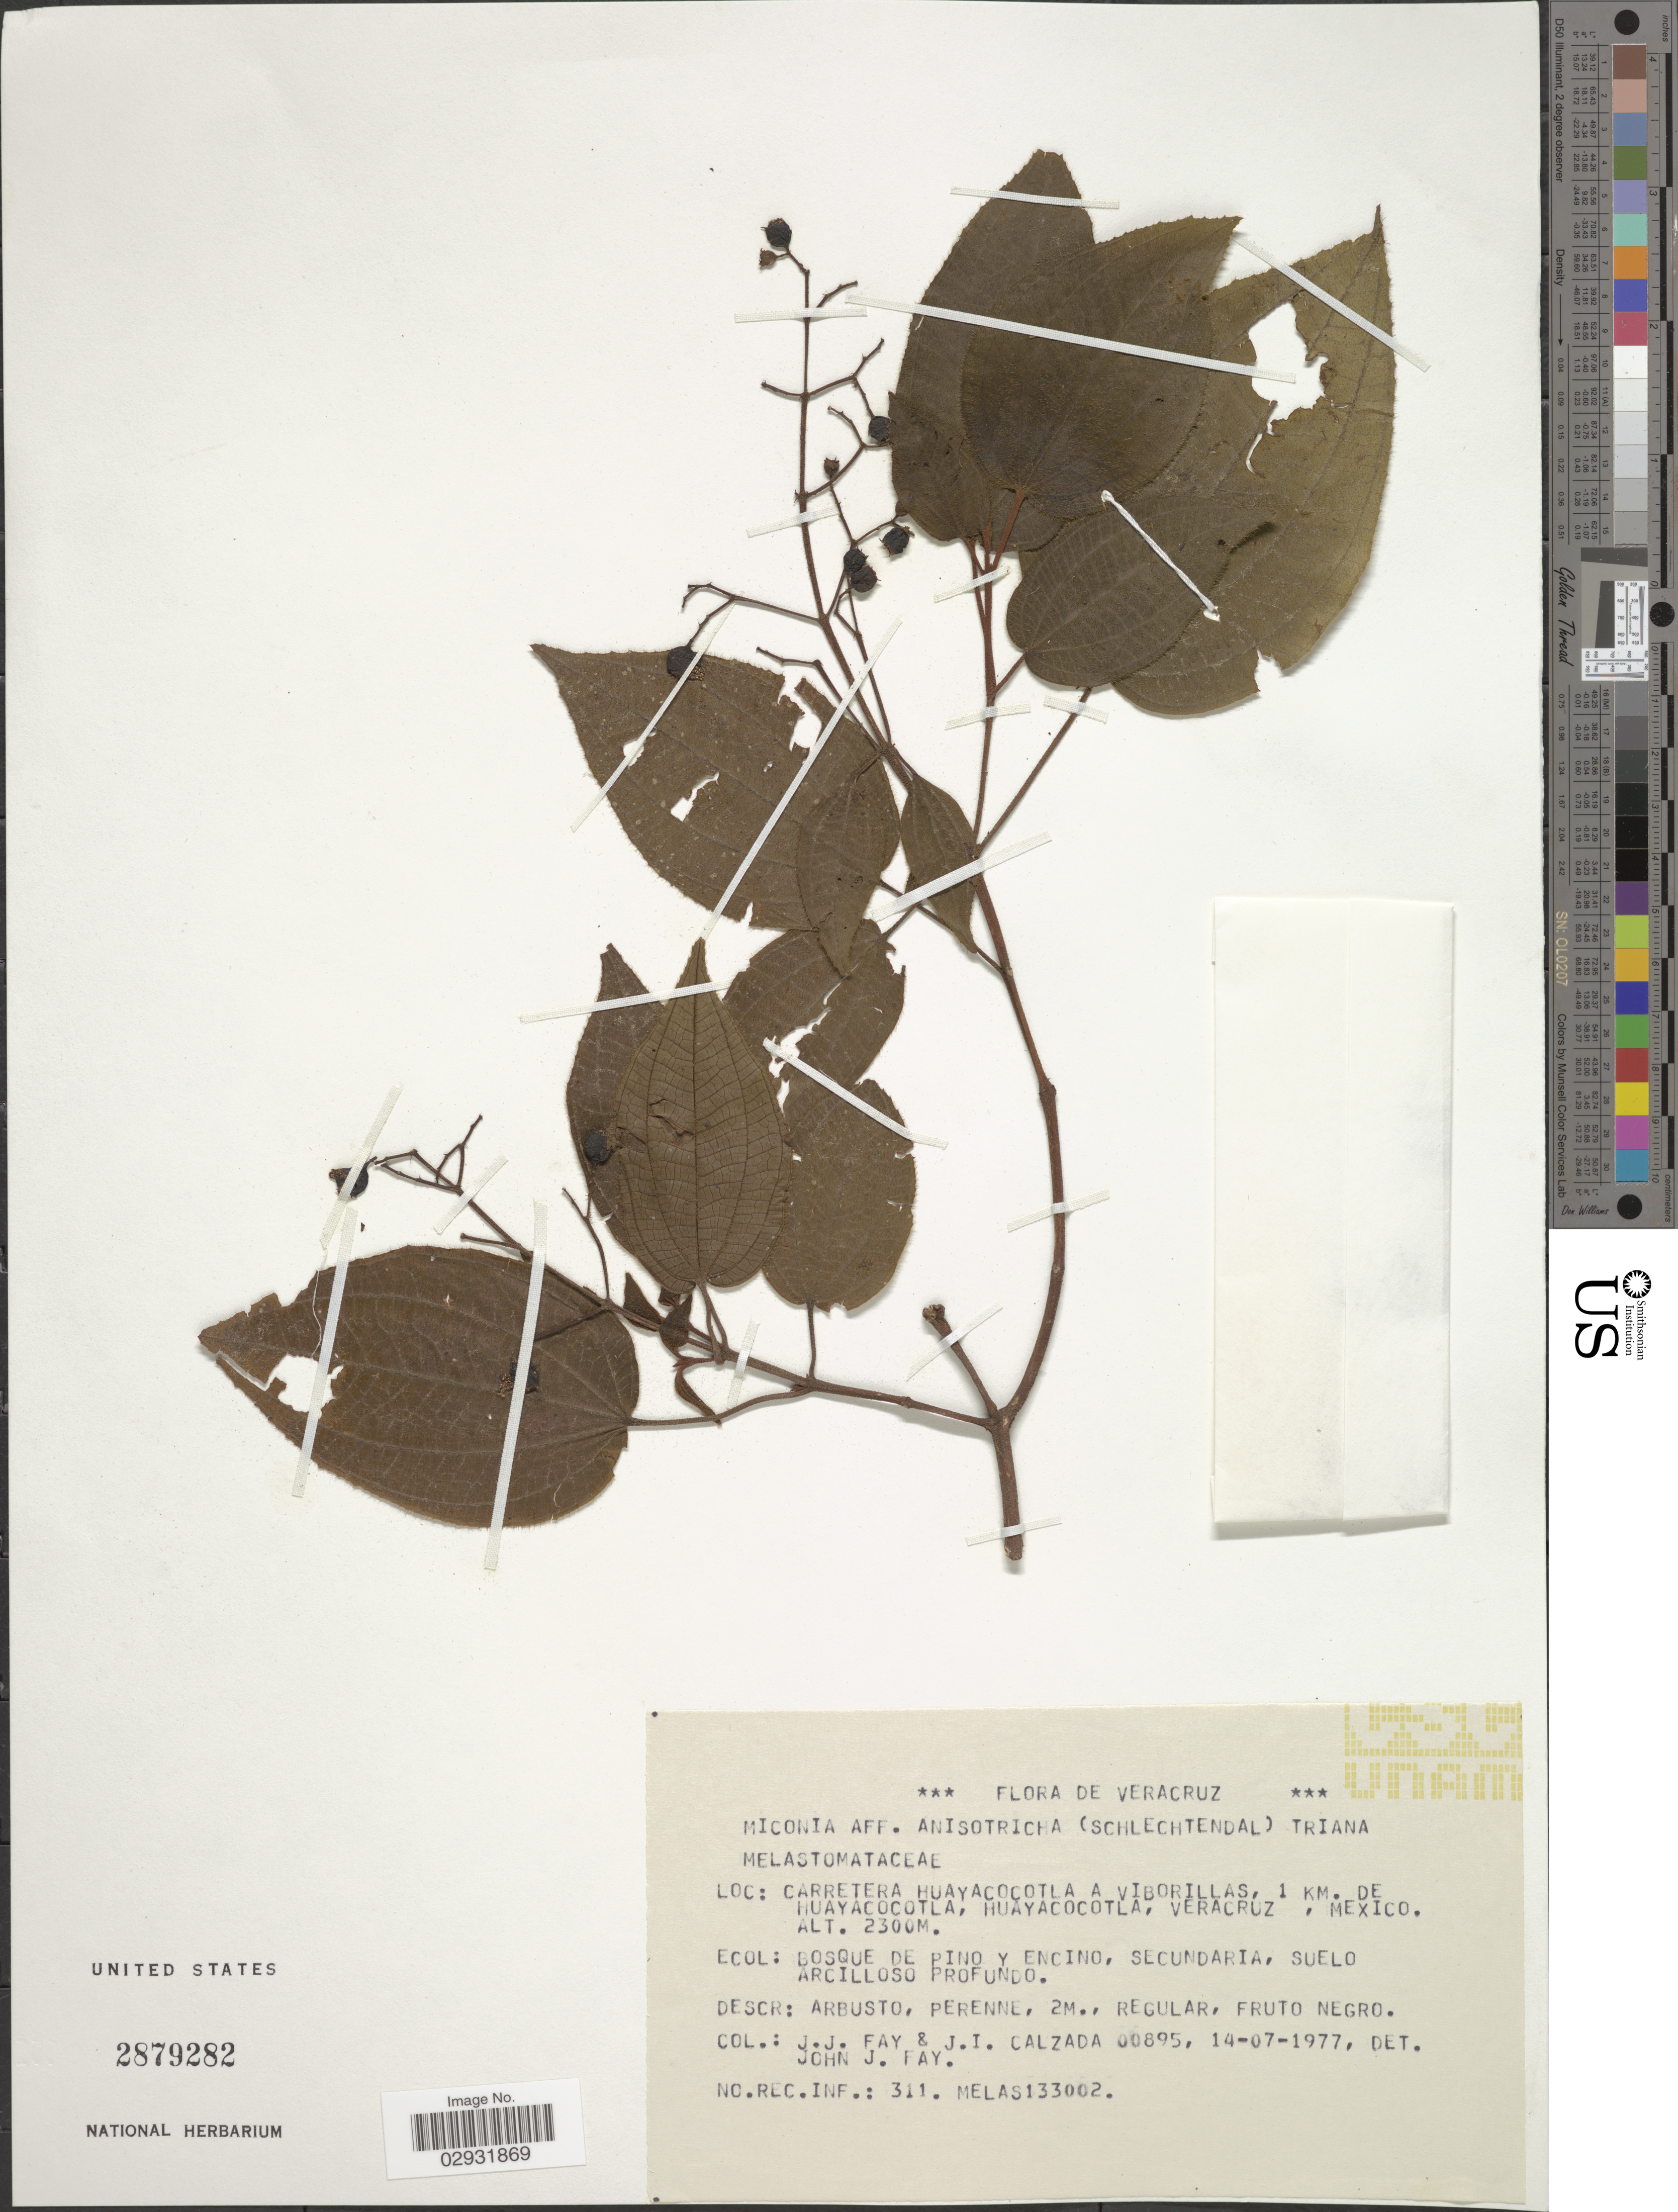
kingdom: Plantae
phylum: Tracheophyta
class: Magnoliopsida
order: Myrtales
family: Melastomataceae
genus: Miconia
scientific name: Miconia anisotricha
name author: (Schltdl.) Triana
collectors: J. Fay & J. I. Calzada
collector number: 11895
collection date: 1977-07-14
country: Mexico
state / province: Veracruz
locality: Carretera Huayacocotla a viborillas, 1 km. de Huayacocotla, Huayacocotla Veracruz.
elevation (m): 2300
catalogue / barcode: US 2879282